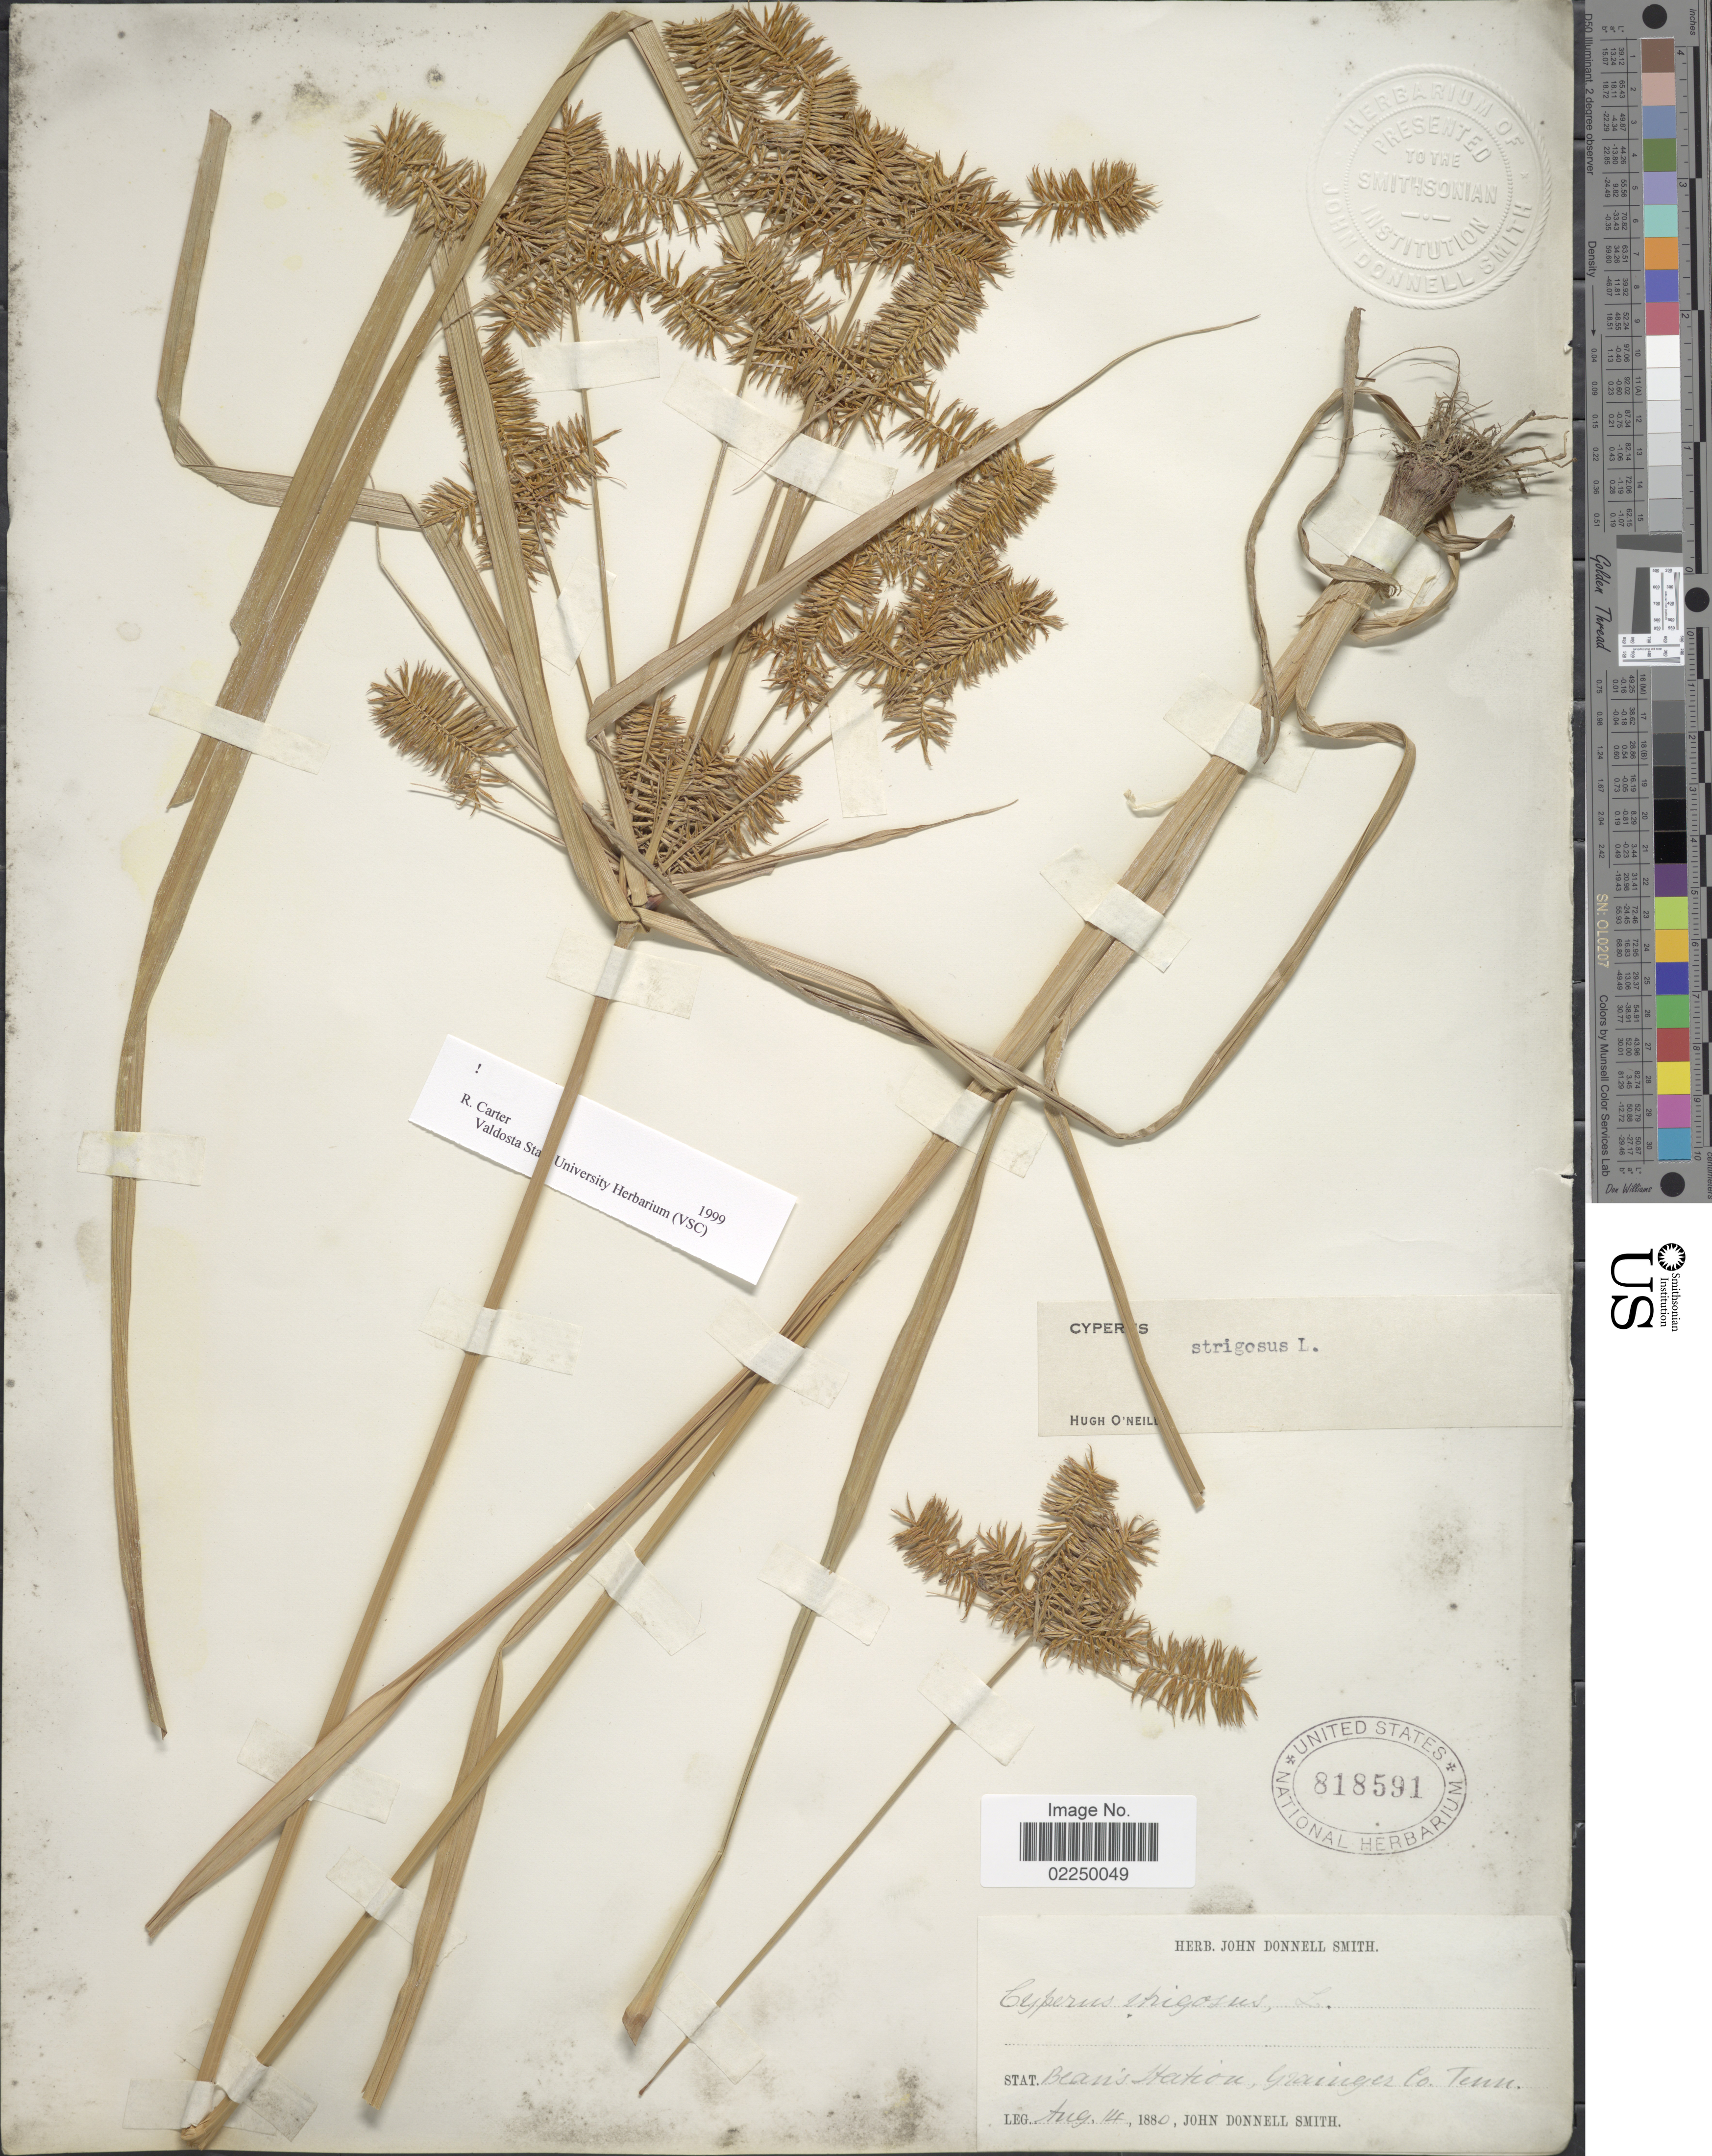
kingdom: Plantae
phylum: Tracheophyta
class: Liliopsida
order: Poales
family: Cyperaceae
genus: Cyperus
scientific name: Cyperus strigosus L.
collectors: J. Donnell Smith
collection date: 1880-08-14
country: United States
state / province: Tennessee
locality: Bean's Station, Grainger Co.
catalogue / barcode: US 8188591